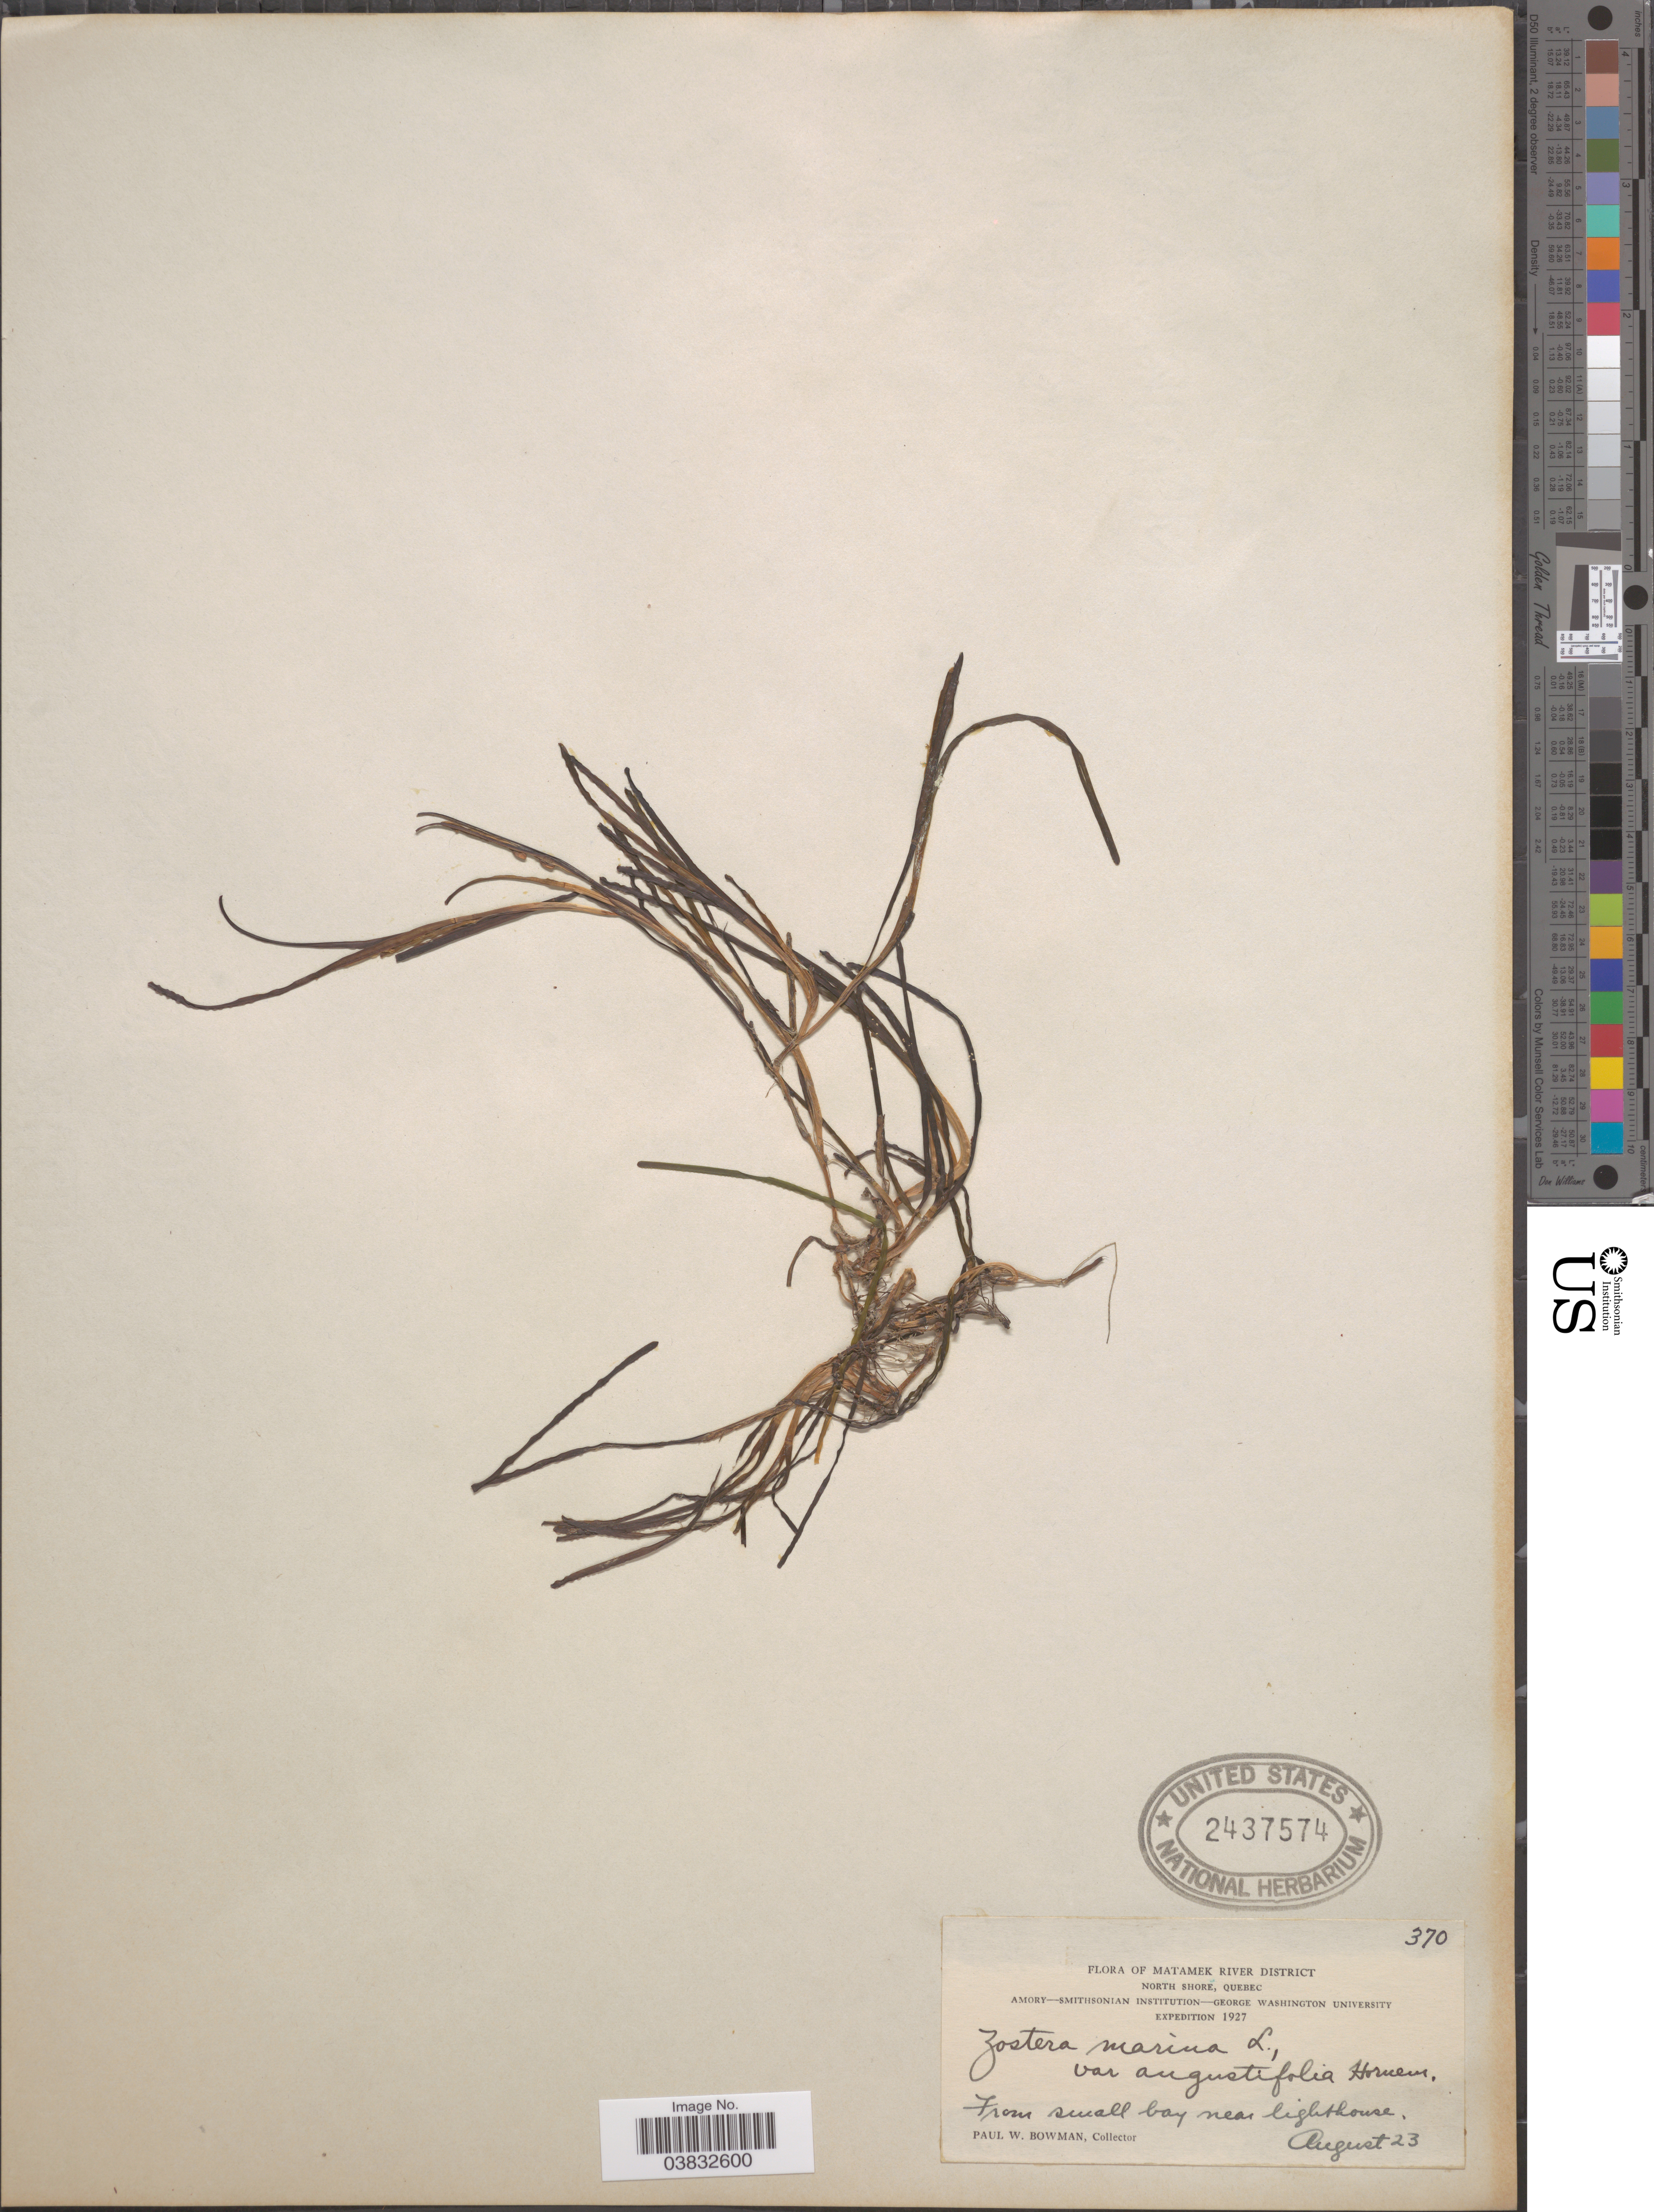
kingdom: Plantae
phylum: Tracheophyta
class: Liliopsida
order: Alismatales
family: Zosteraceae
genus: Zostera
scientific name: Zostera marina var. angustifolia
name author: Hornem.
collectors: P. Bowman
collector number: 370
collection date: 1927-08-23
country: Canada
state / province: Quebec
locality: Matamek River District. North Shore. Small bay near lighthouse.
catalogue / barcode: US 2437574